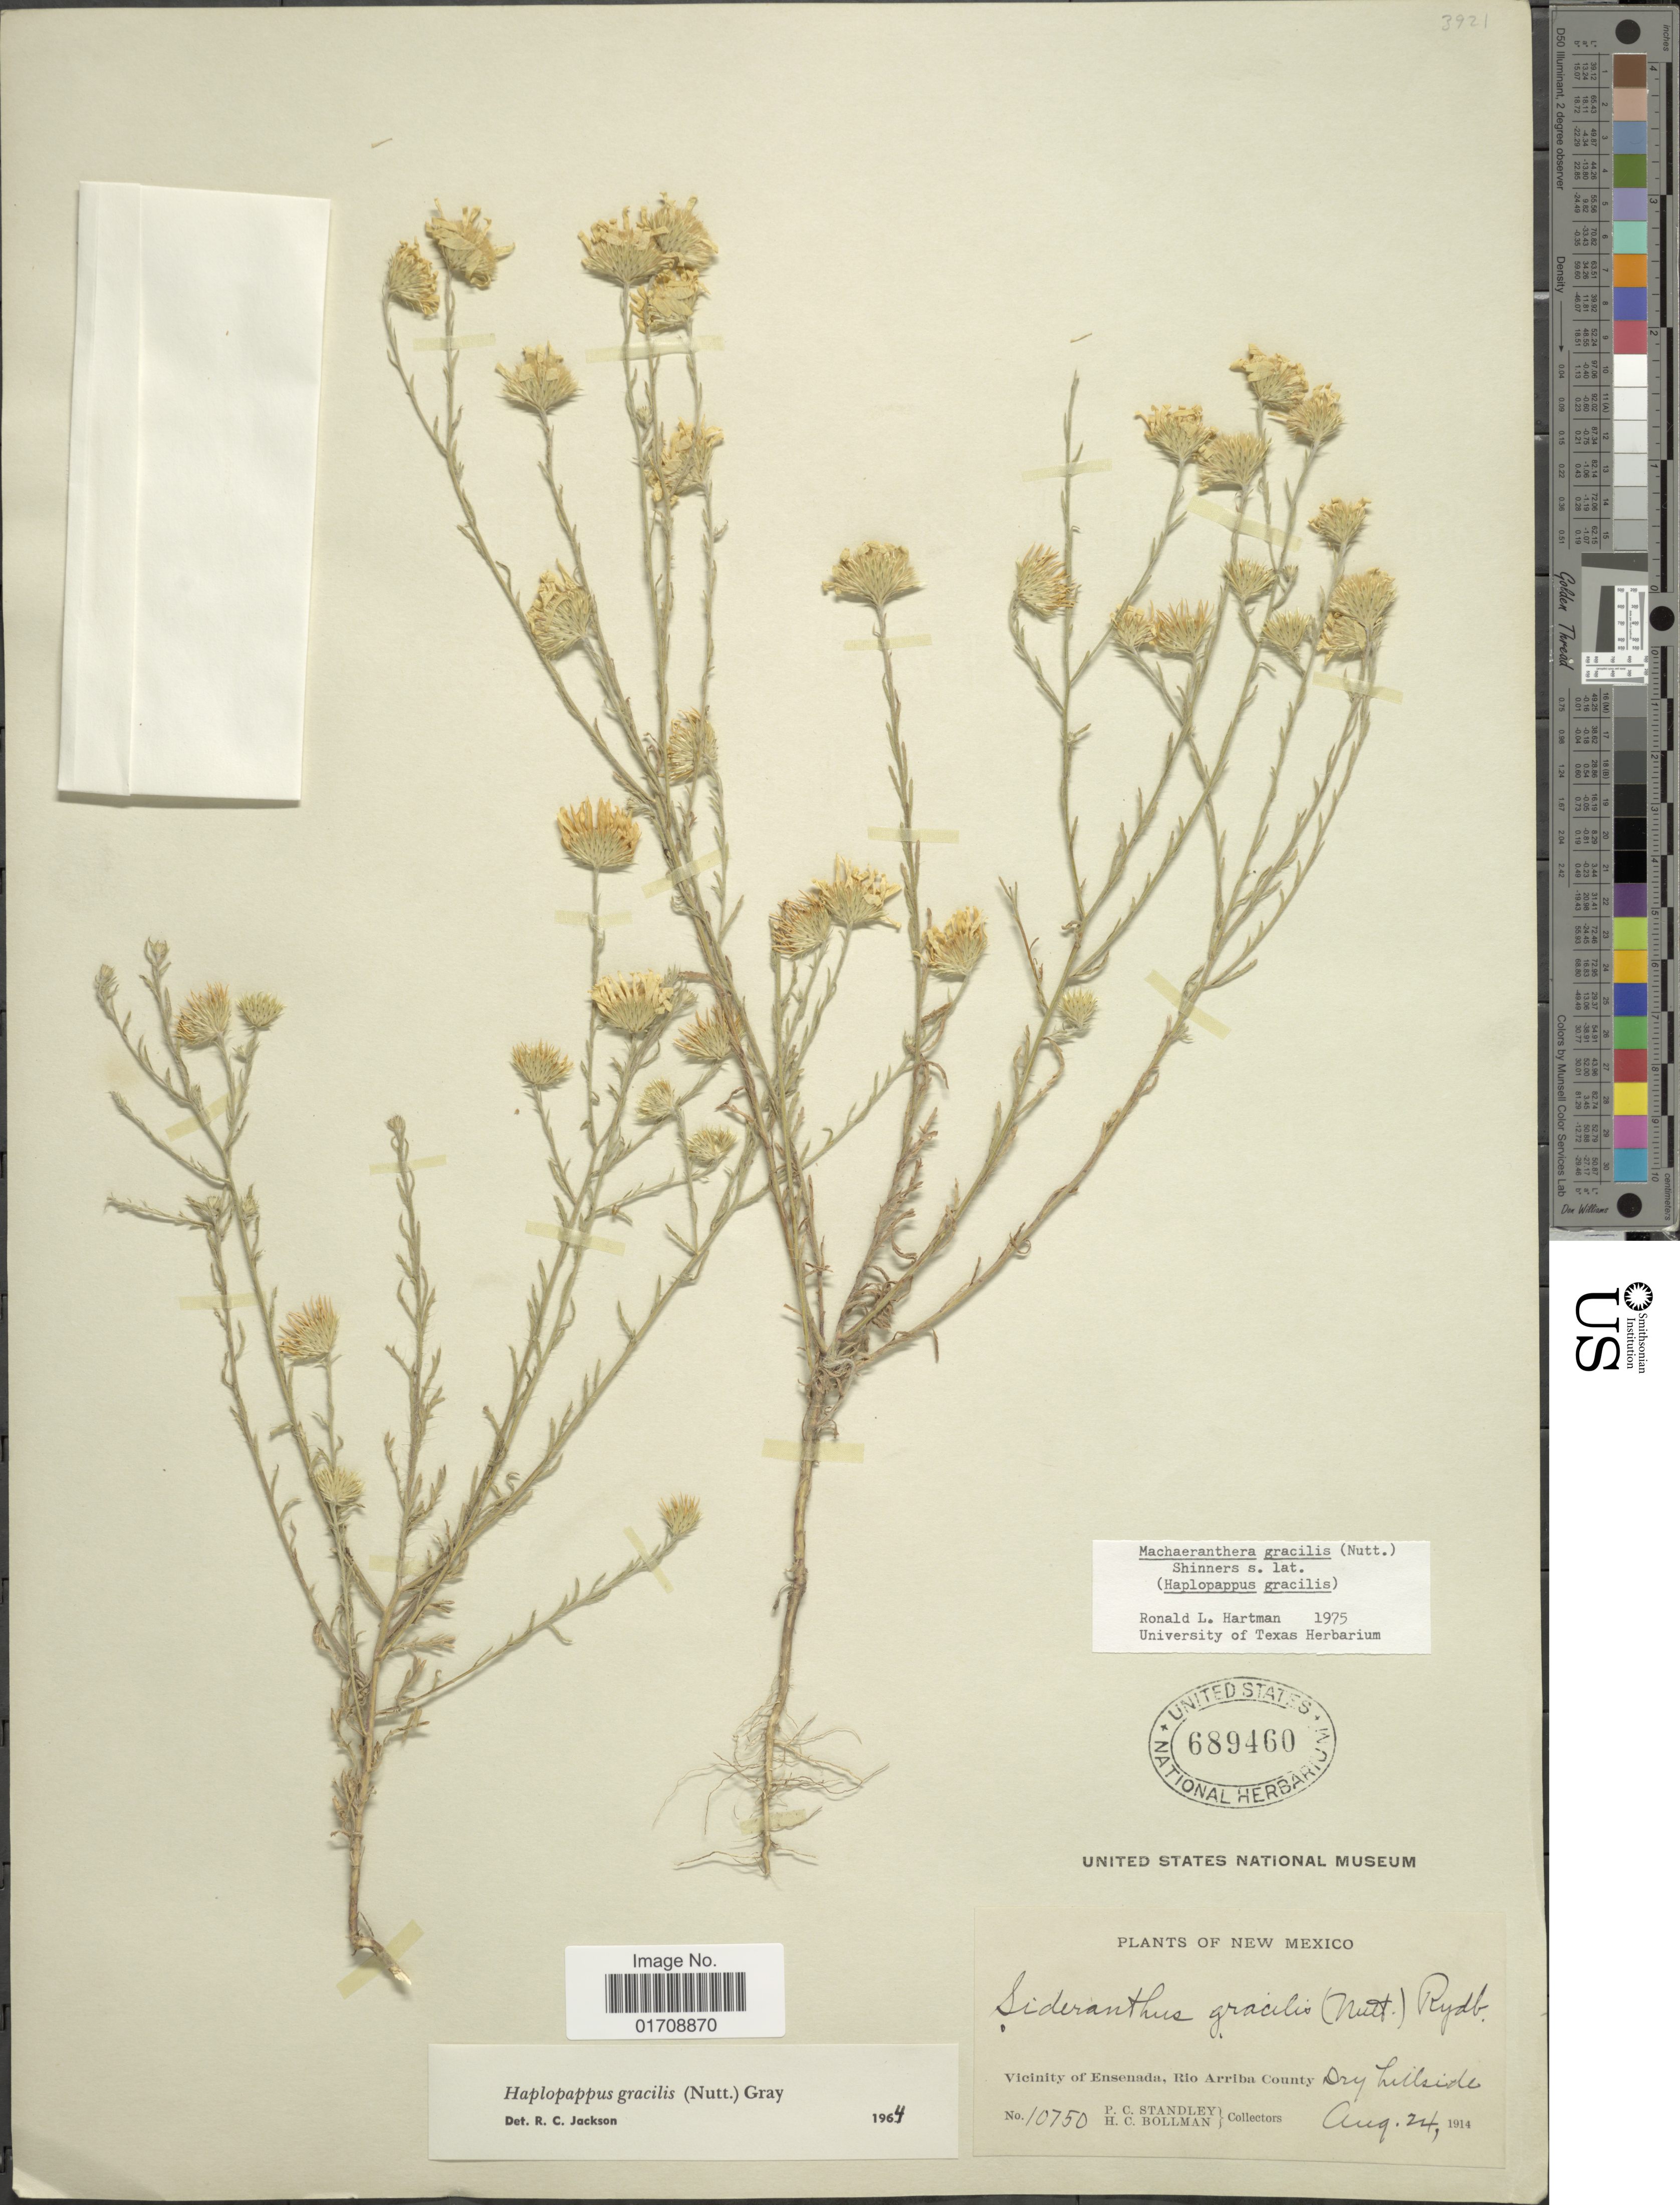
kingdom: Plantae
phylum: Tracheophyta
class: Magnoliopsida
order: Asterales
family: Asteraceae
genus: Machaeranthera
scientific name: Machaeranthera gracilis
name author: (Nutt.) Shinners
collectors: P. C. Standley & H. C. Bollman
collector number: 10750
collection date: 1914-08-24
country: United States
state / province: New Mexico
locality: Vicinity of Ensenada, Rio Arriba County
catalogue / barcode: US 689460